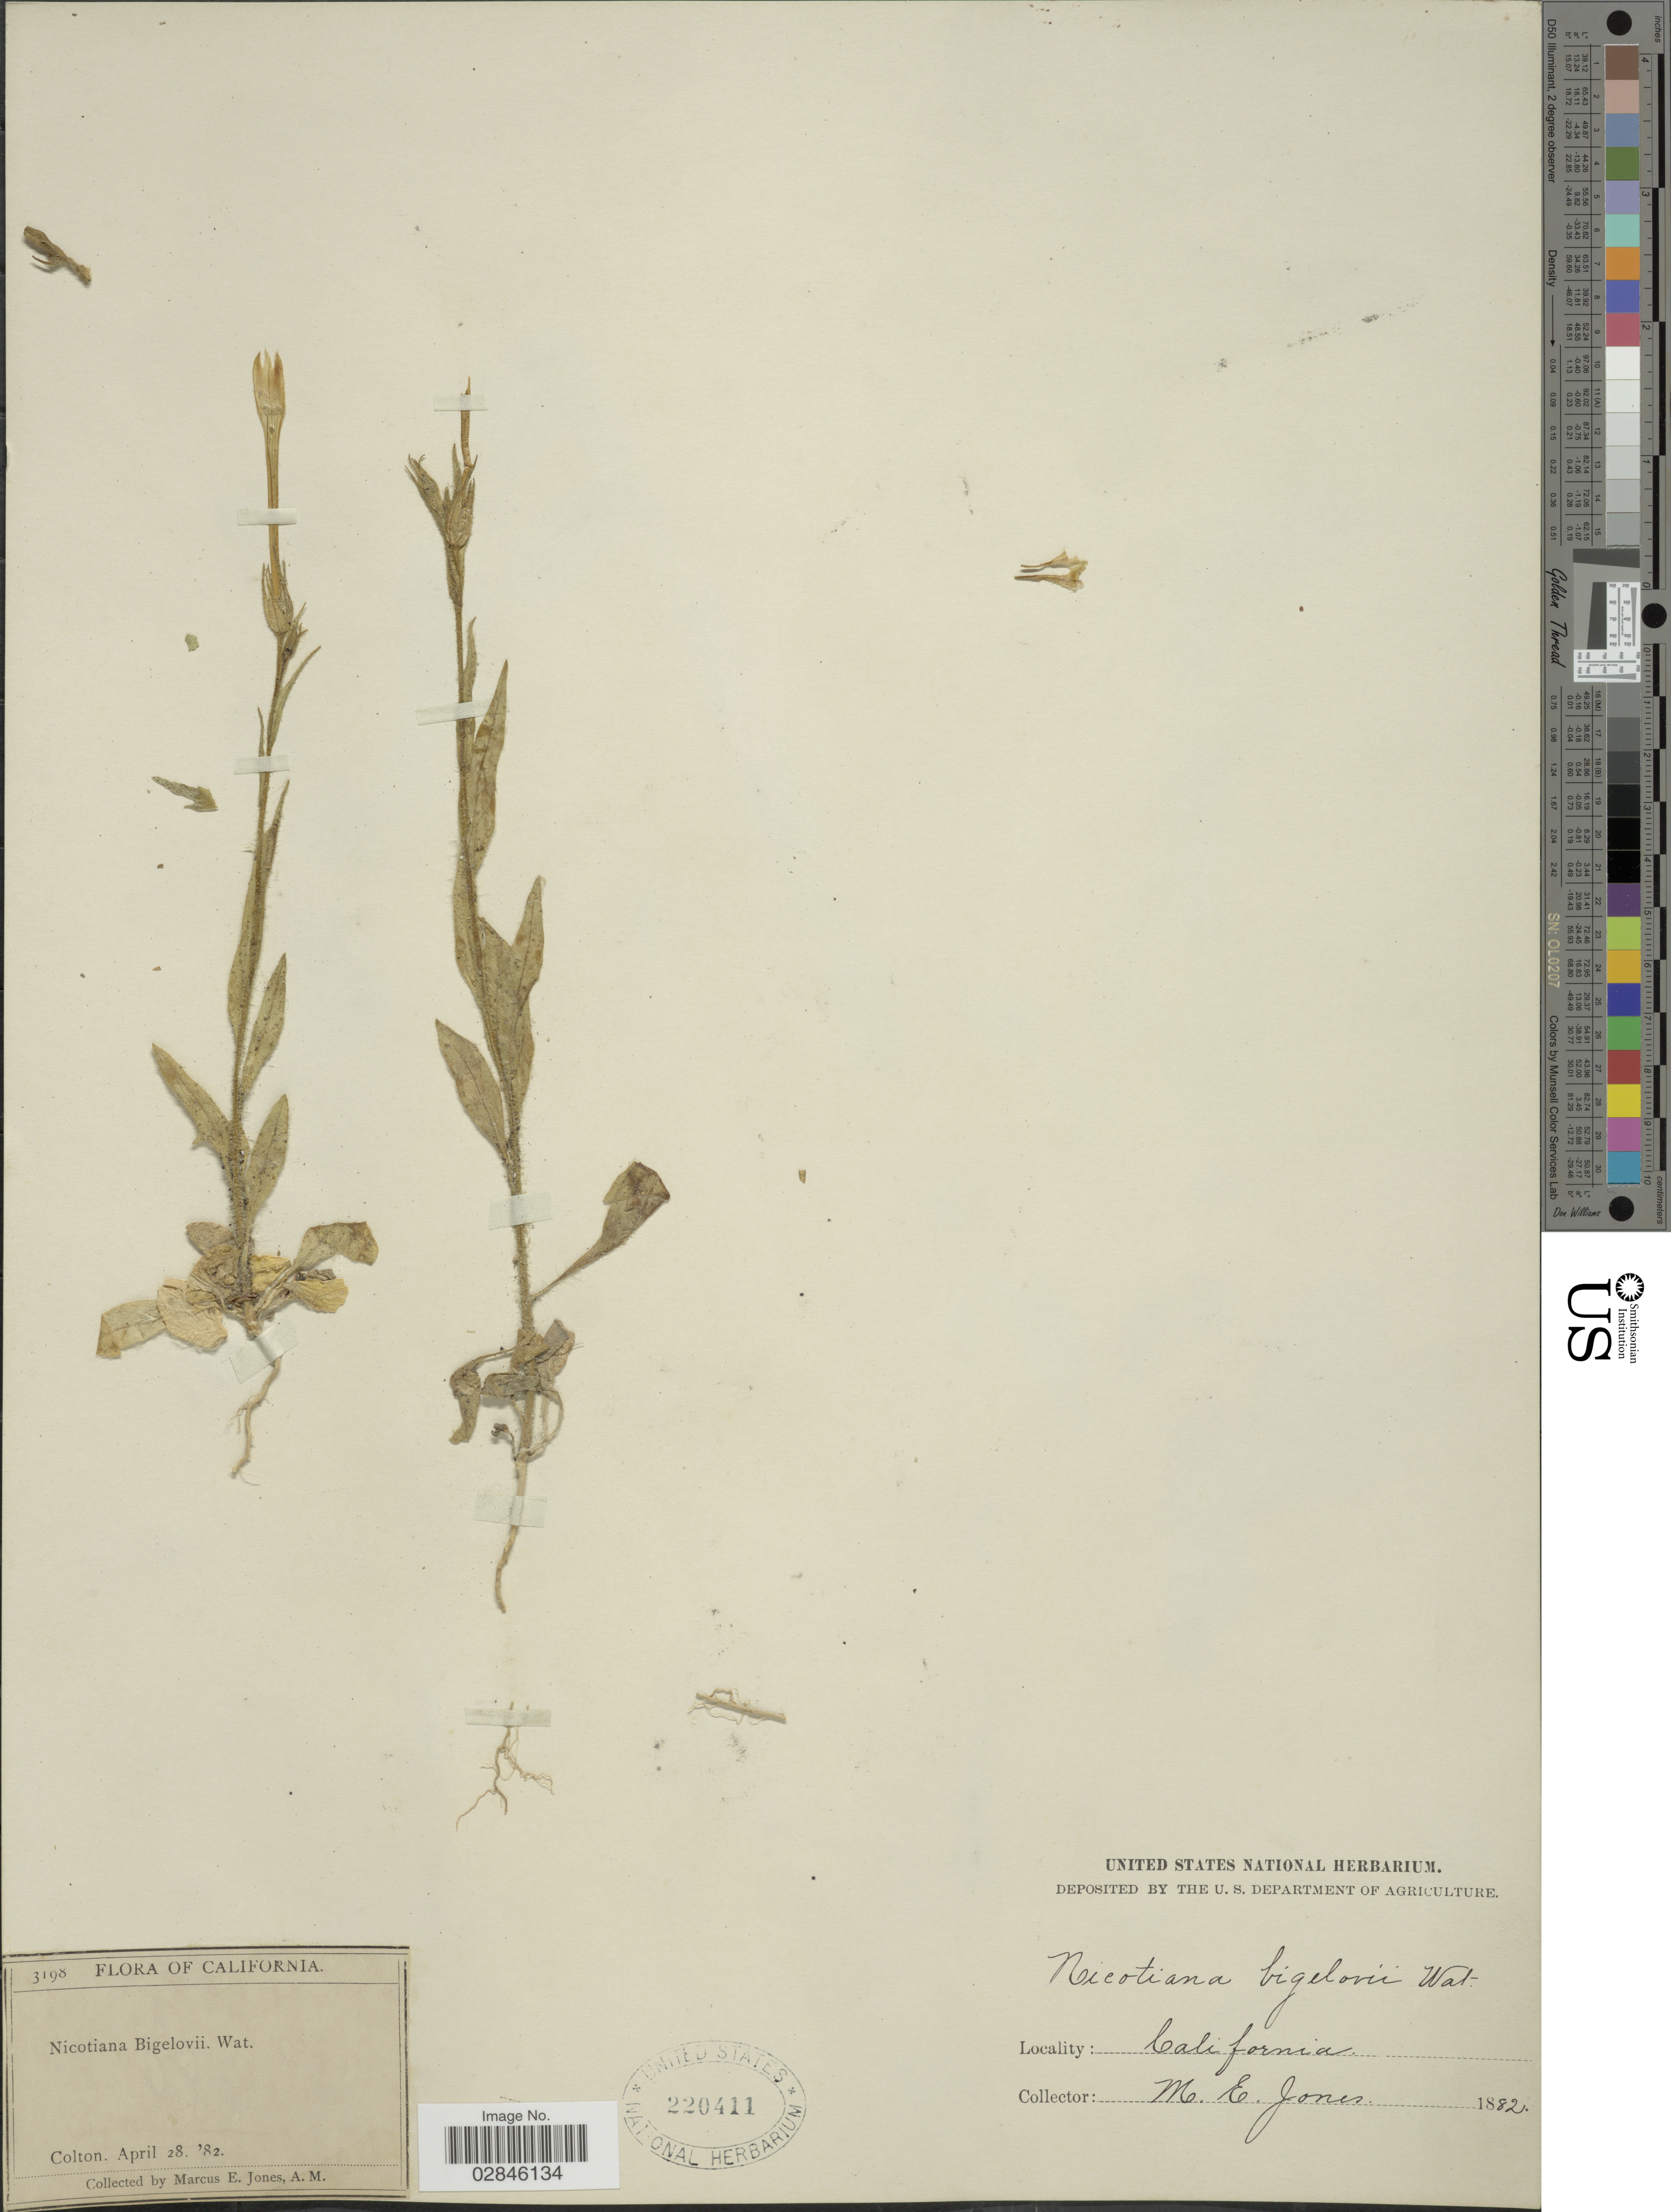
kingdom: Plantae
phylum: Tracheophyta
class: Magnoliopsida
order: Solanales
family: Solanaceae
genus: Nicotiana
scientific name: Nicotiana bigelovii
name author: S. Watson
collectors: M. E. Jones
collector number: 3198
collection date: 1882-04-28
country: United States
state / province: California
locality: Colton.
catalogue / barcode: US 220411